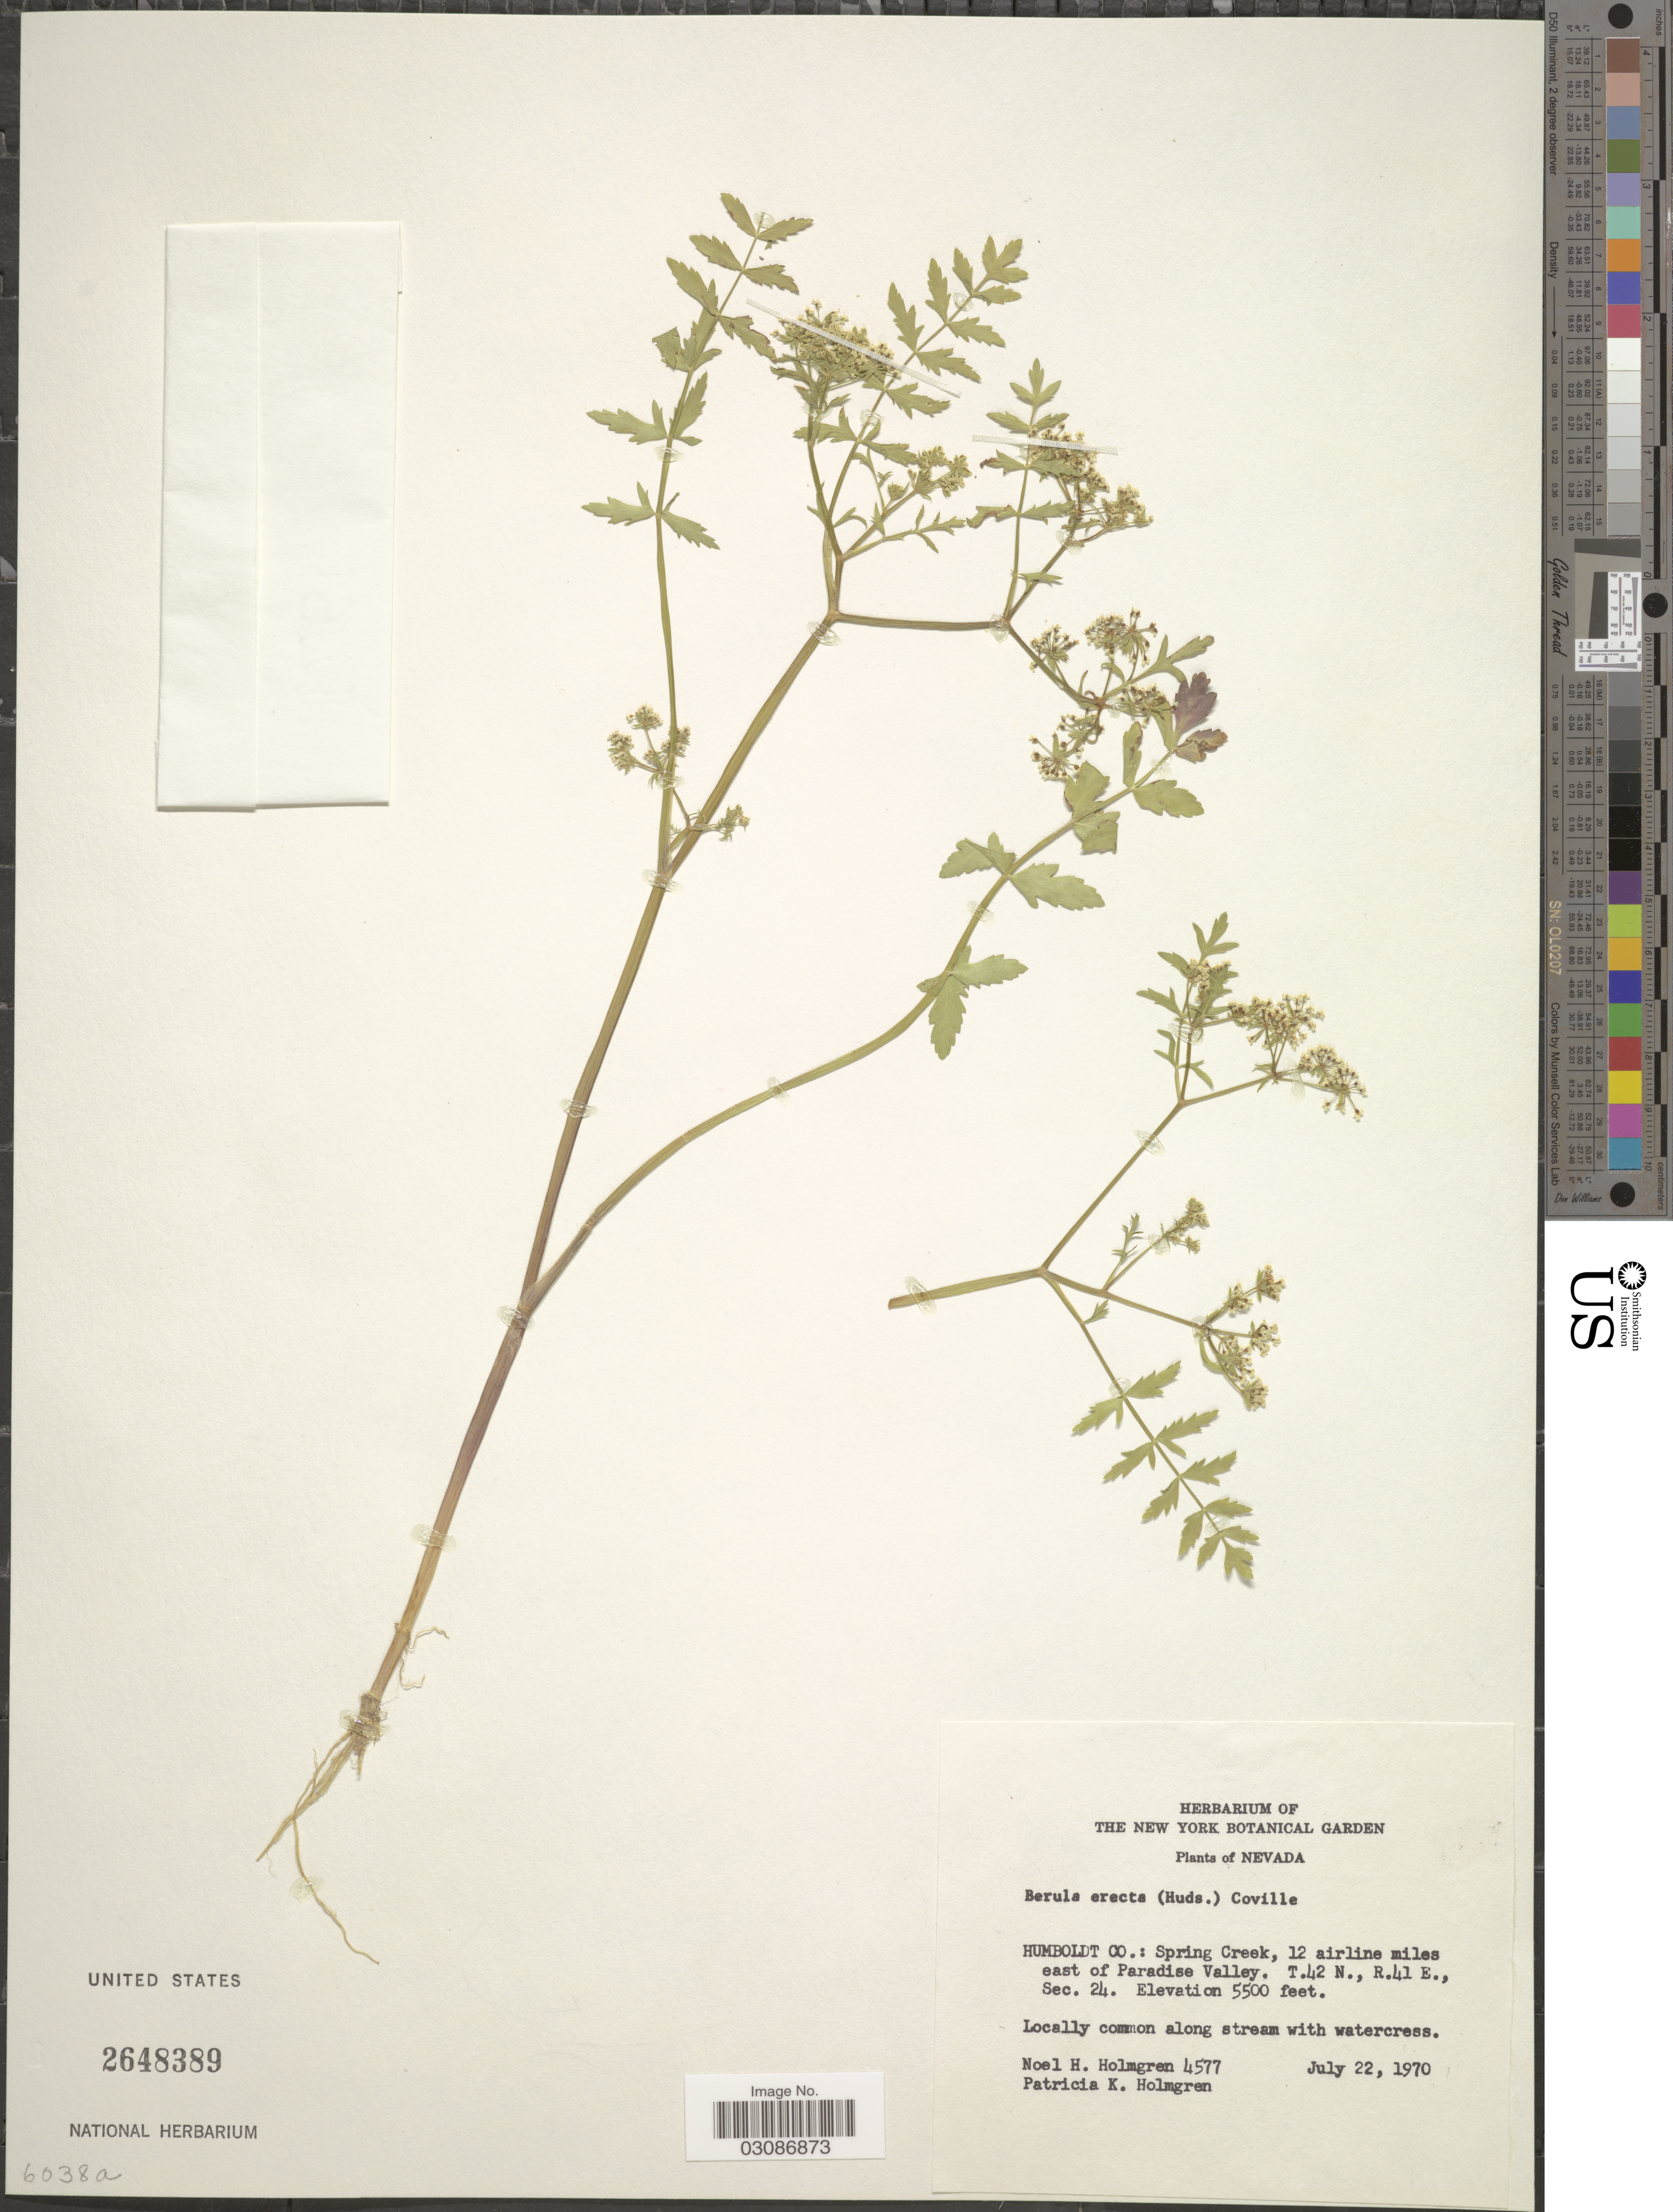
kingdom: Plantae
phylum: Tracheophyta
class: Magnoliopsida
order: Apiales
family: Apiaceae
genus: Berula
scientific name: Berula erecta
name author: (Huds.) Coville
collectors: N. H. Holmgren & P. K. Holmgren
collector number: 4577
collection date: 1970-07-22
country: United States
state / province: Nevada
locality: Humboldt Co.: Spring Creek, 12 airline miles east of Paradise Valley, T. 42 N., R.41 E., Sec. 24.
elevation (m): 1676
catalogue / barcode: US 2648389